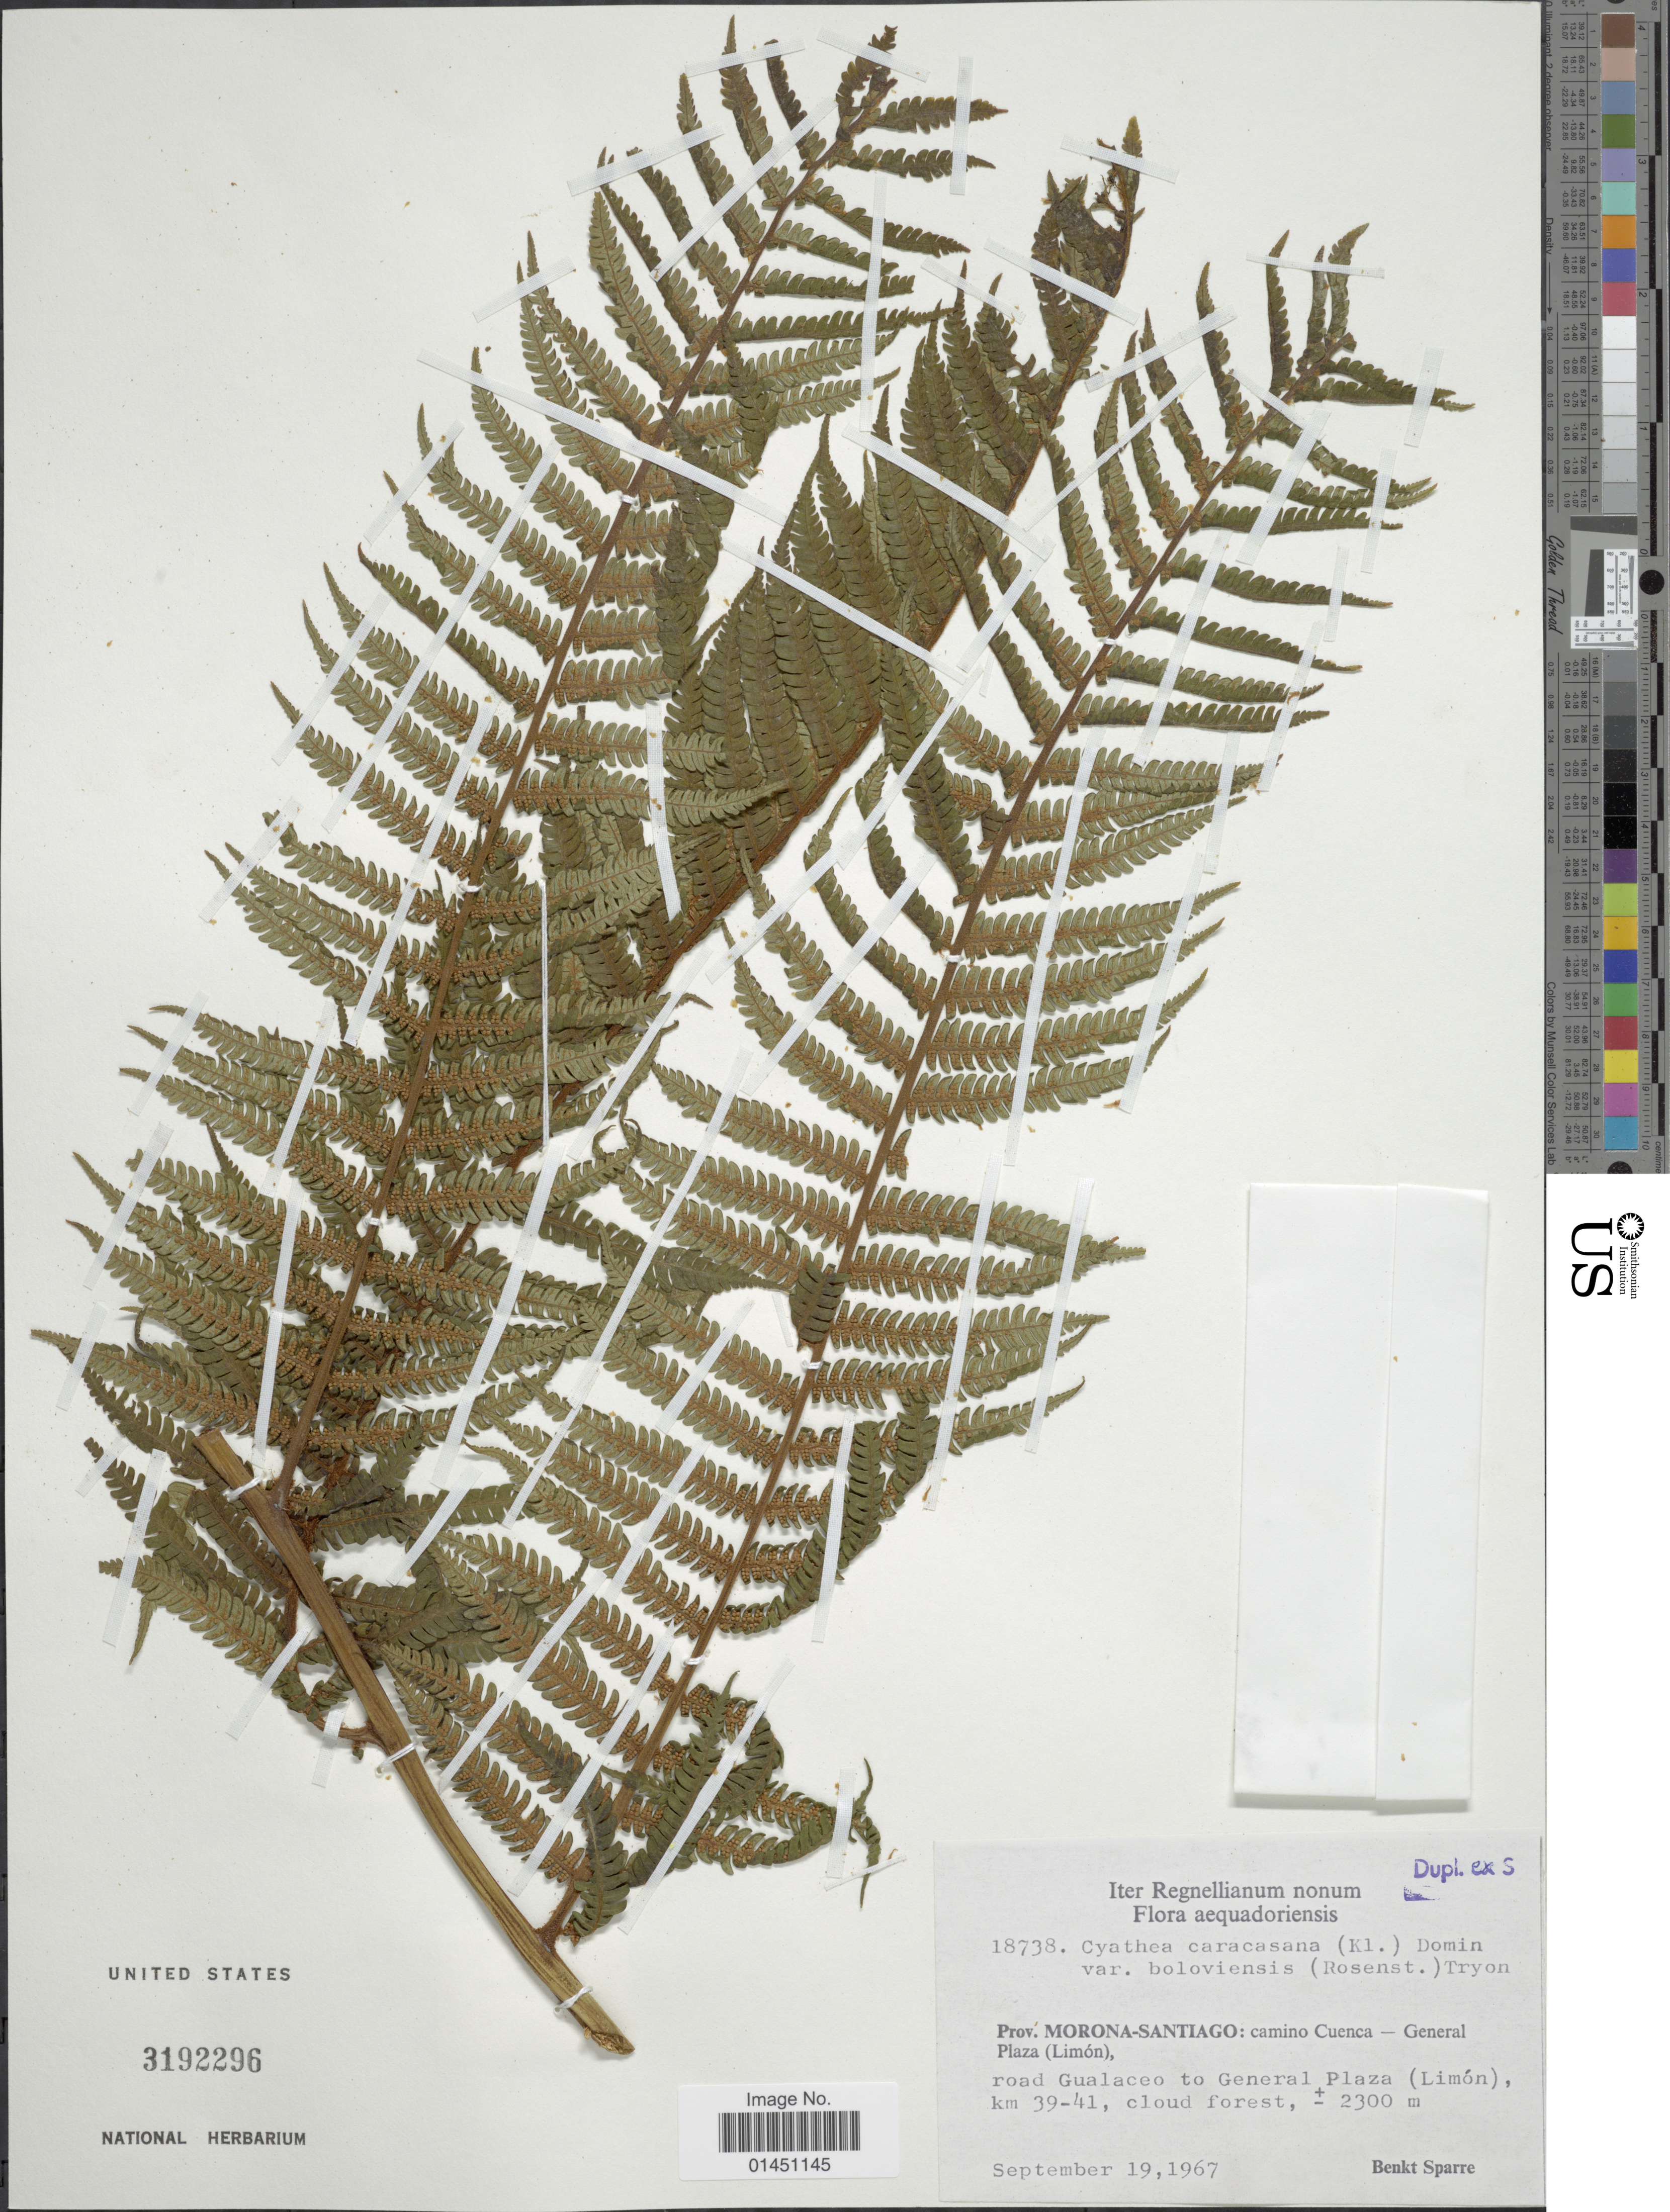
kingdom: Plantae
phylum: Tracheophyta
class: Polypodiopsida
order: Cyatheales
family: Cyatheaceae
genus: Cyathea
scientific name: Cyathea caracasana var. boliviensis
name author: (Rosenst.) R.M. Tryon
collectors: B. Sparre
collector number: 18738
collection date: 1967-09-19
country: Ecuador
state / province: Morona-Santiago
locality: Camino Cuenca - General Plaza (Limon) road to Gualaceo to General Plaza (Limon), km 39-41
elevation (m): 2300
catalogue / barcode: US 3192296